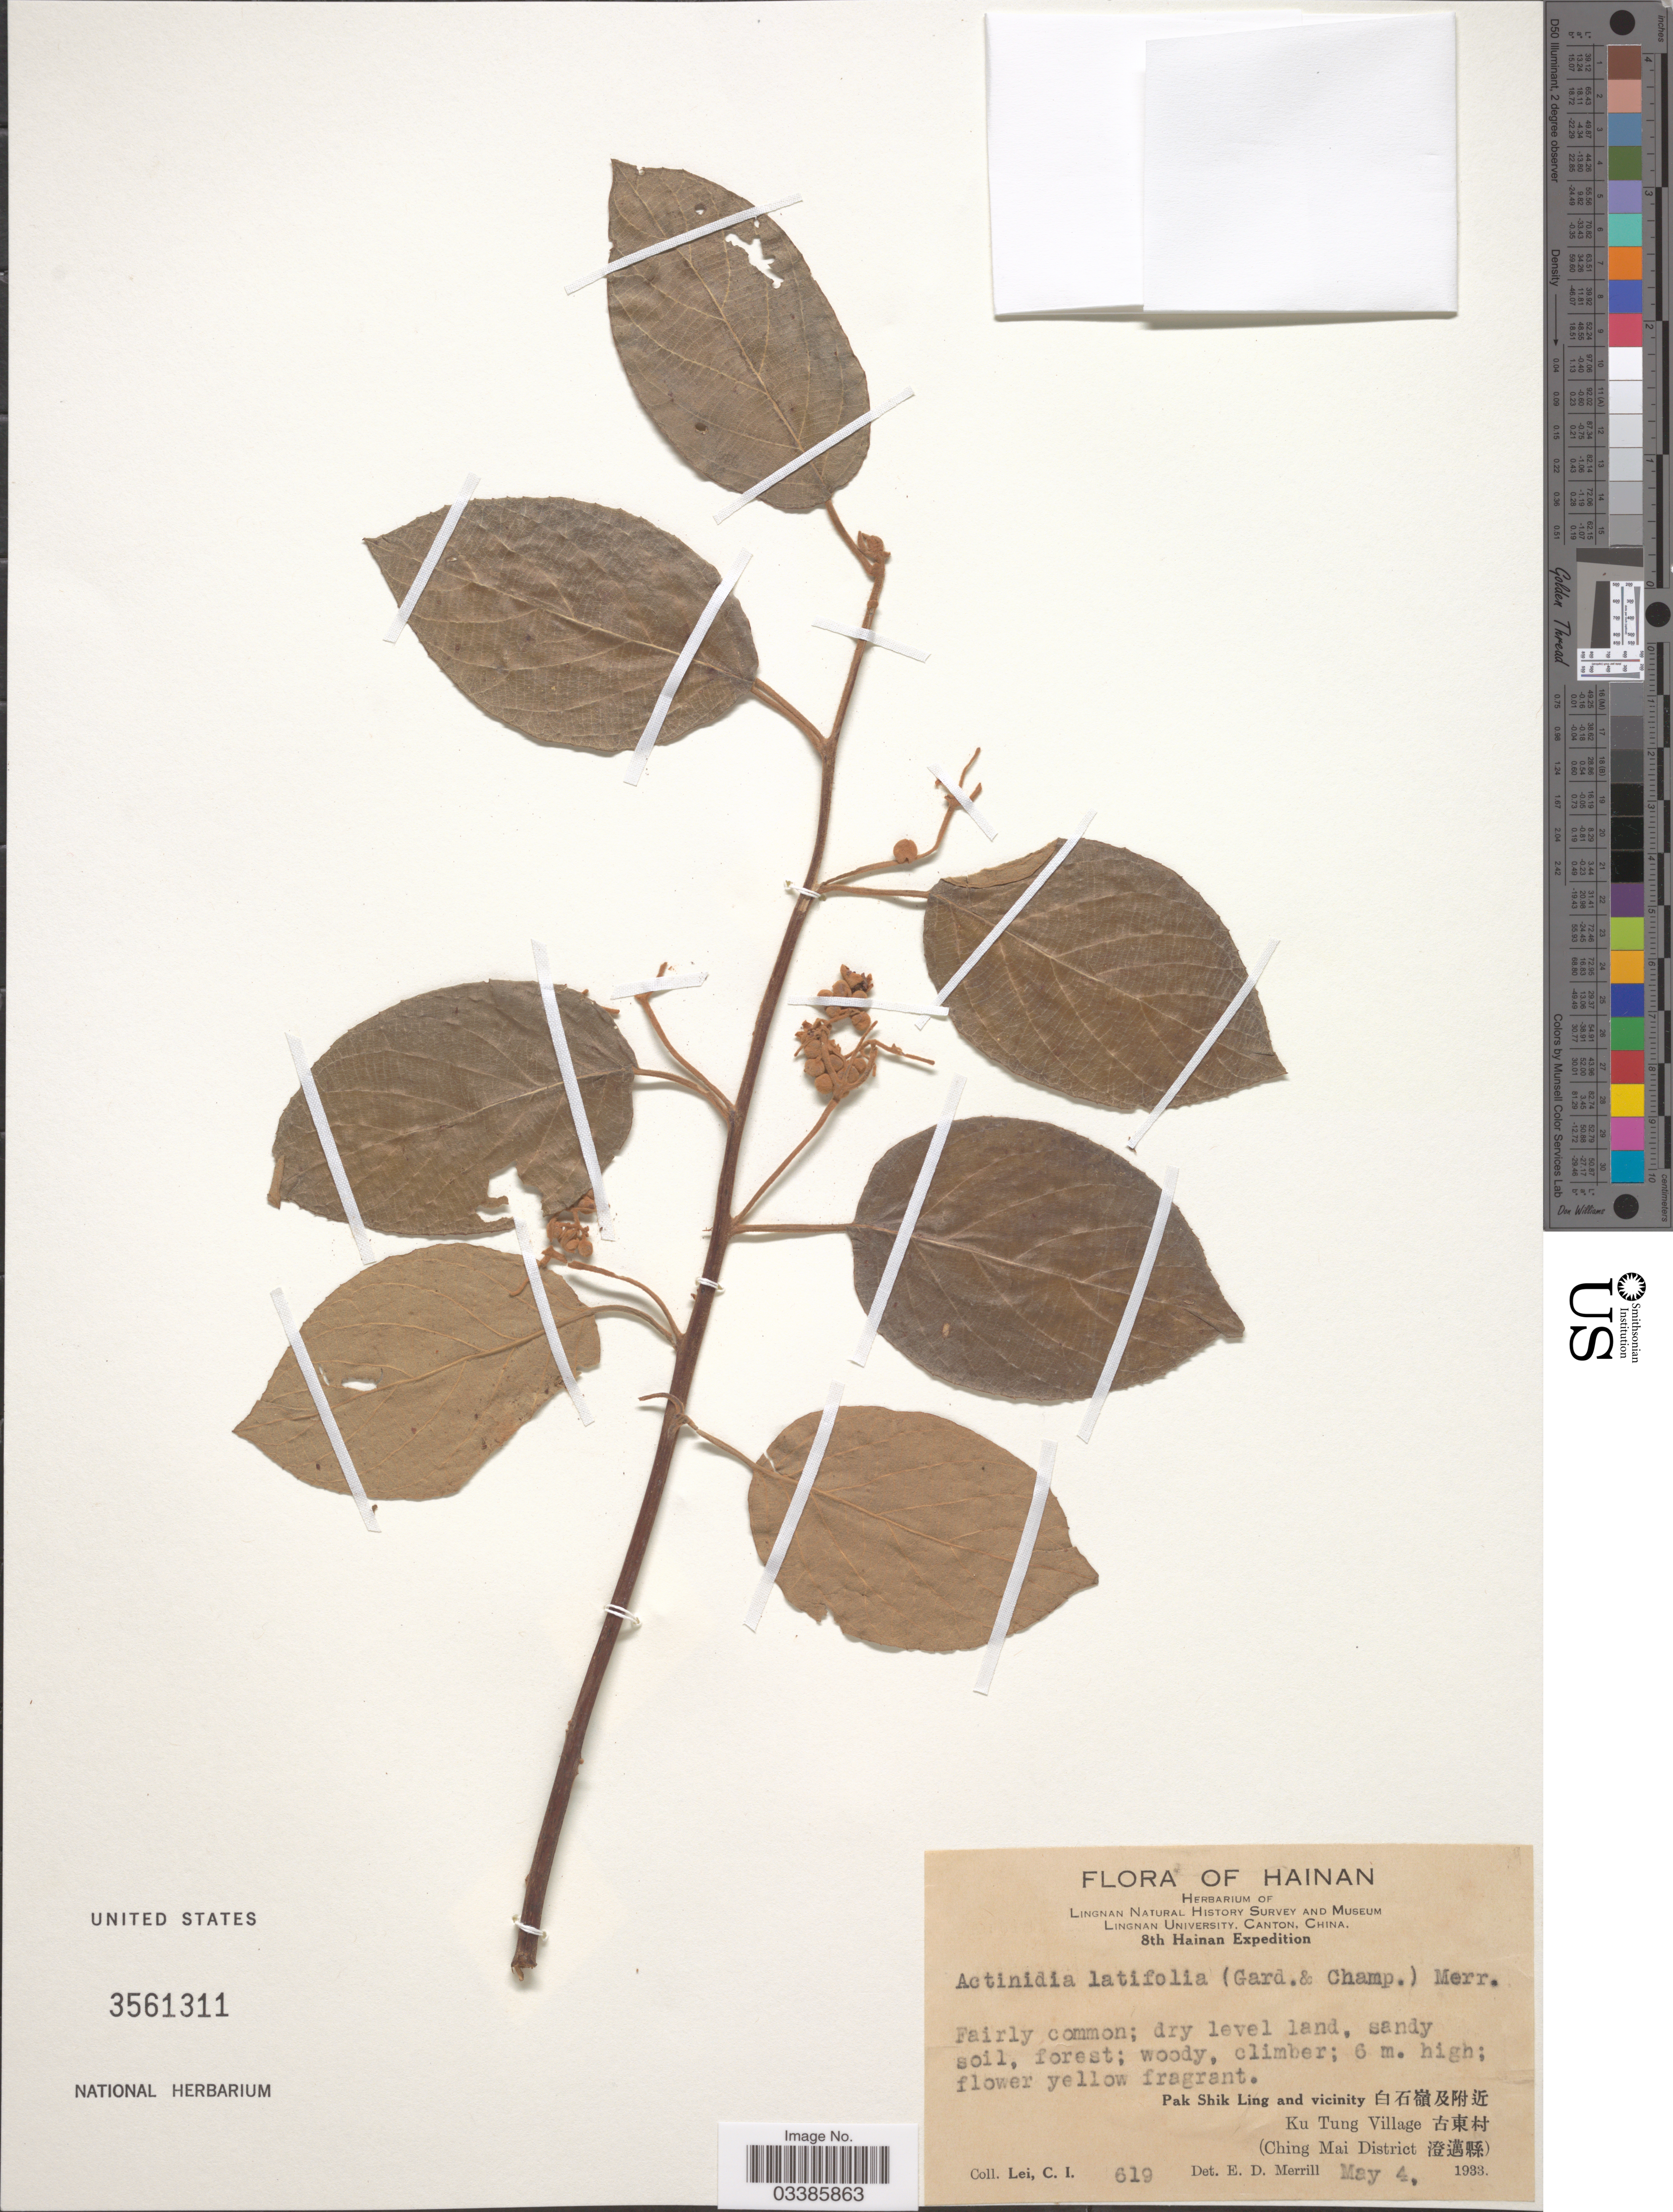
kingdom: Plantae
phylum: Tracheophyta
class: Magnoliopsida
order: Ericales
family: Actinidiaceae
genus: Actinidia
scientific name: Actinidia latifolia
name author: (Gardner & Champ.) Merr.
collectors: C. I. Lei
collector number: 619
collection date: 1933-05-04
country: China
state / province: Hainan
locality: PakShikLing and Vicinity, Ku Tung Village, (Ching Mai District), (Ching Mai District.)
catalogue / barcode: US 3561311